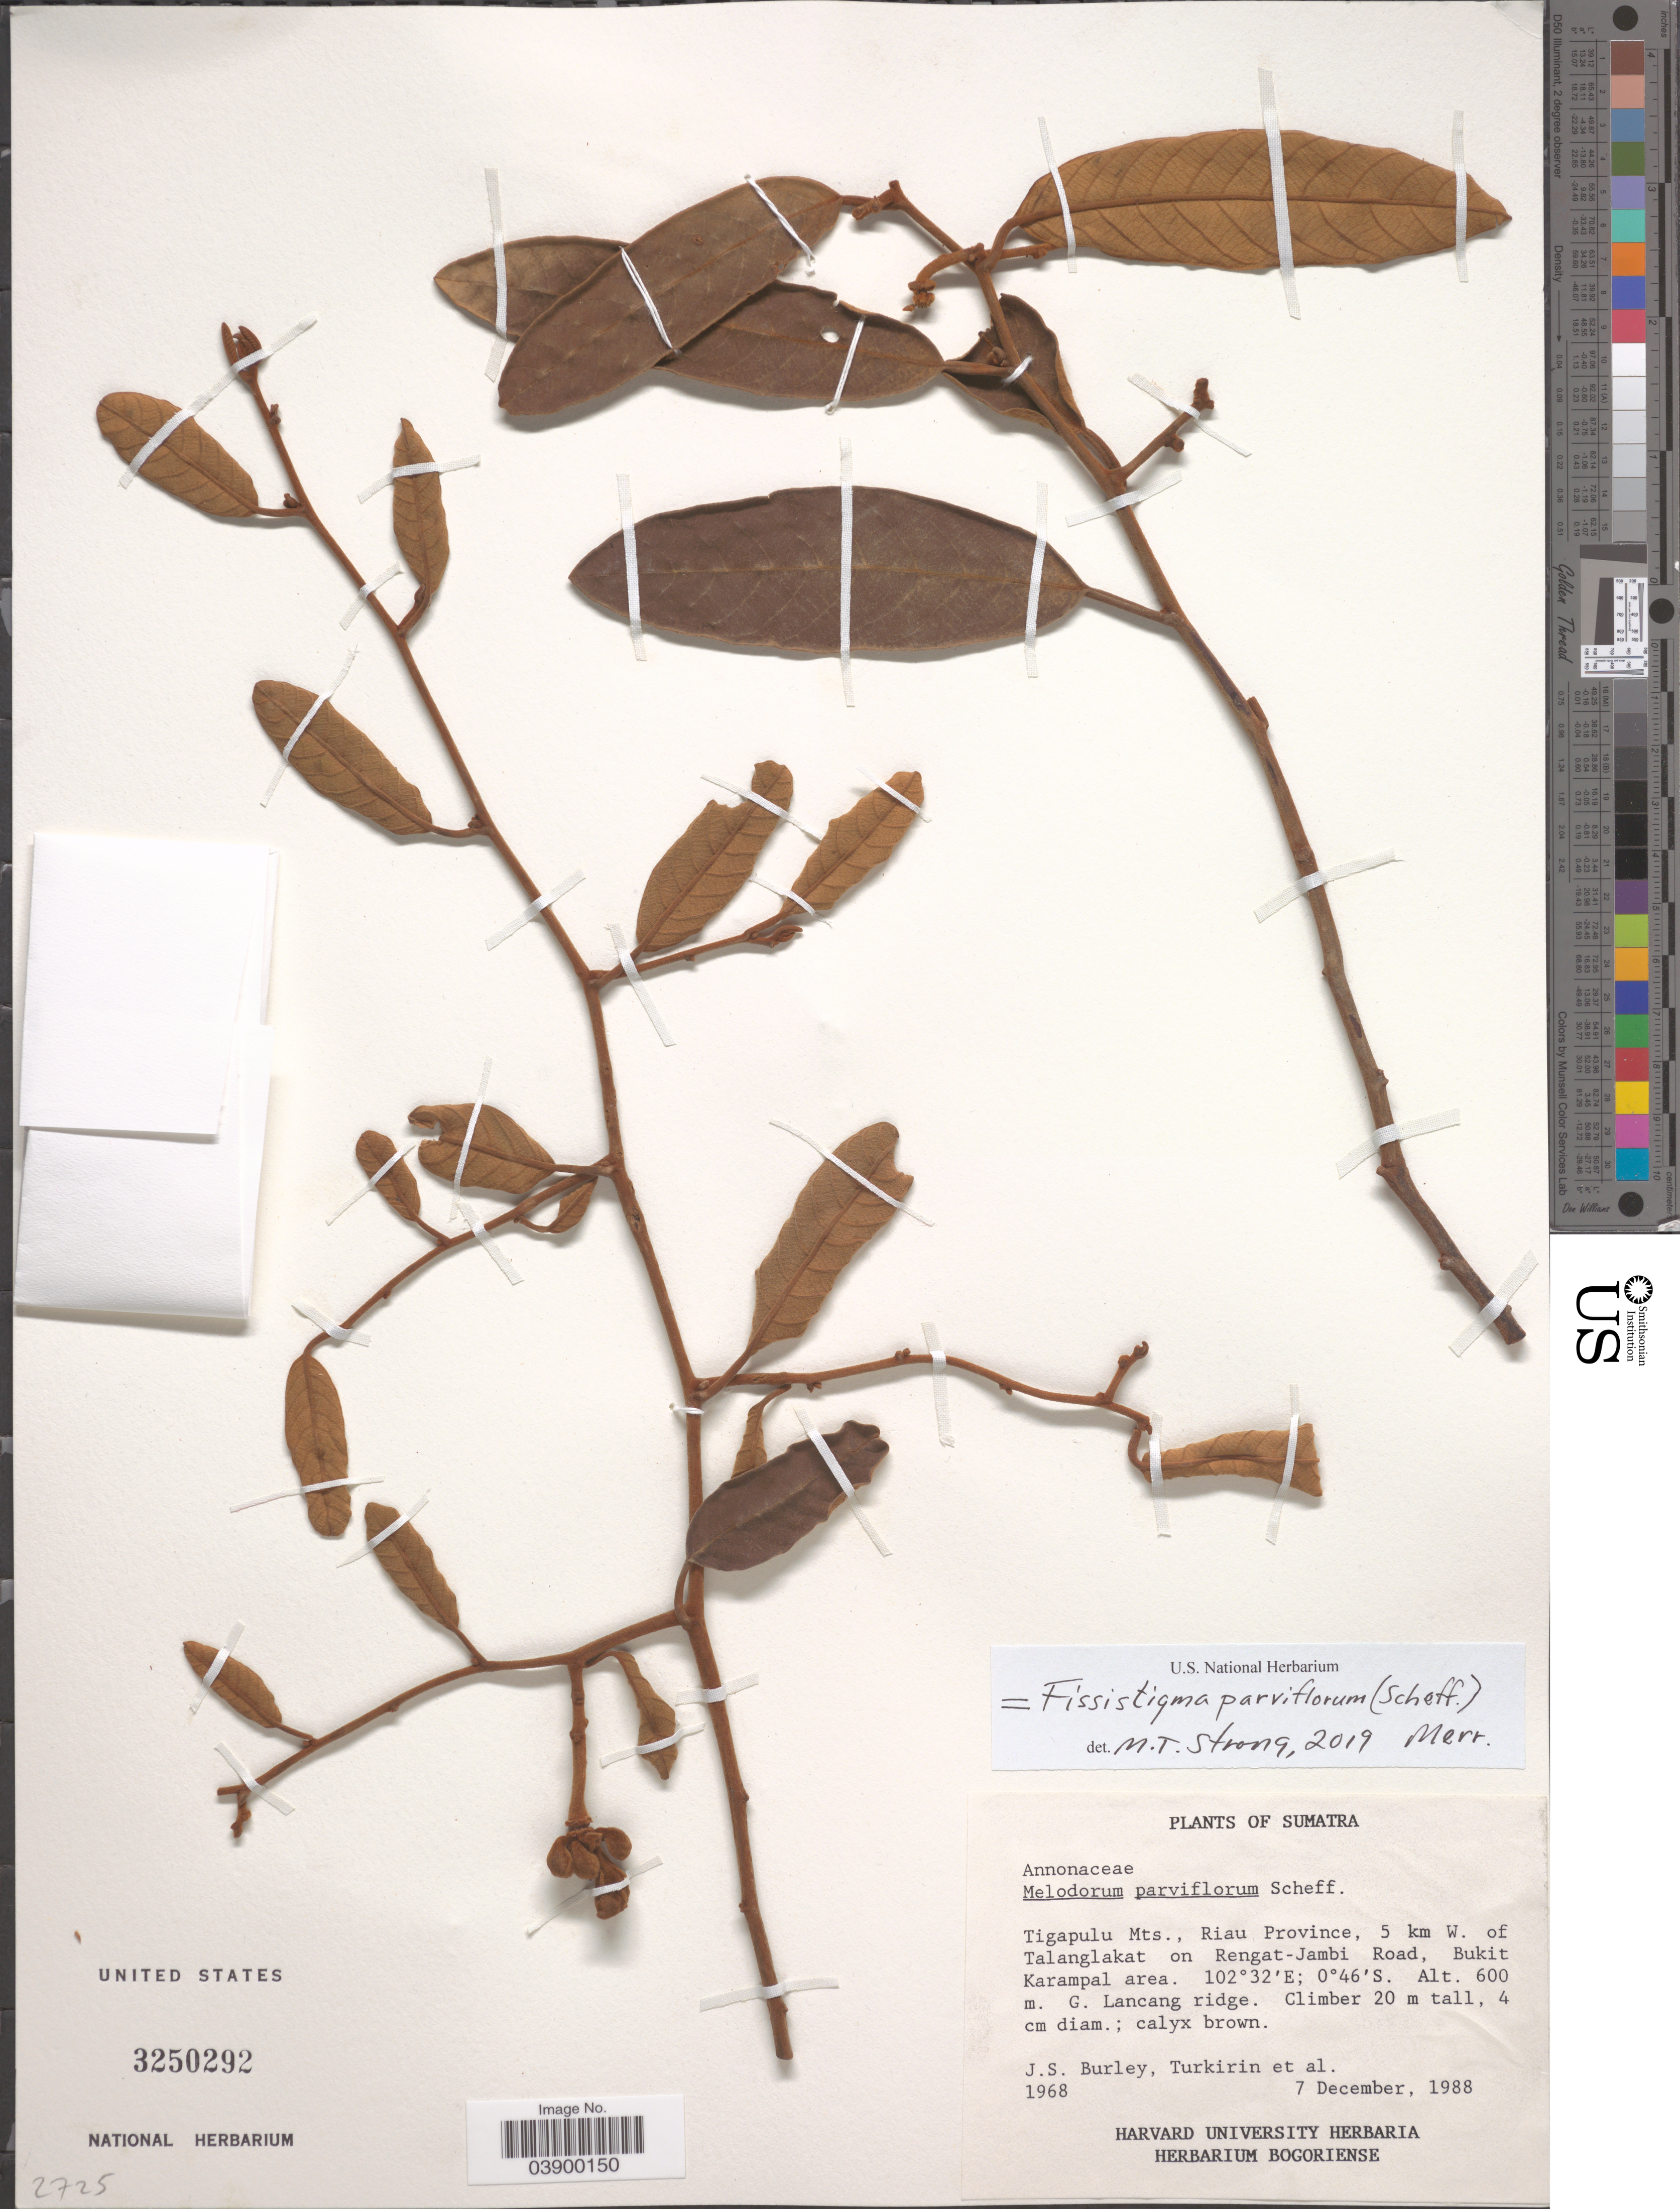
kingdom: Plantae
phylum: Tracheophyta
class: Magnoliopsida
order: Magnoliales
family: Annonaceae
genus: Fissistigma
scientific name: Fissistigma parviflorum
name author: (Stapf) Merr.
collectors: J. S. Burley, -. Turkirin & et al.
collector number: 1968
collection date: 1988-12-07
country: Indonesia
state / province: Sumatra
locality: Tigapulu Mts., Riau Province, 5 km W. of Talanglakat on Rengat-Jambi Road, Bukit Karampal area.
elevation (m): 600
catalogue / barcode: US 3250292